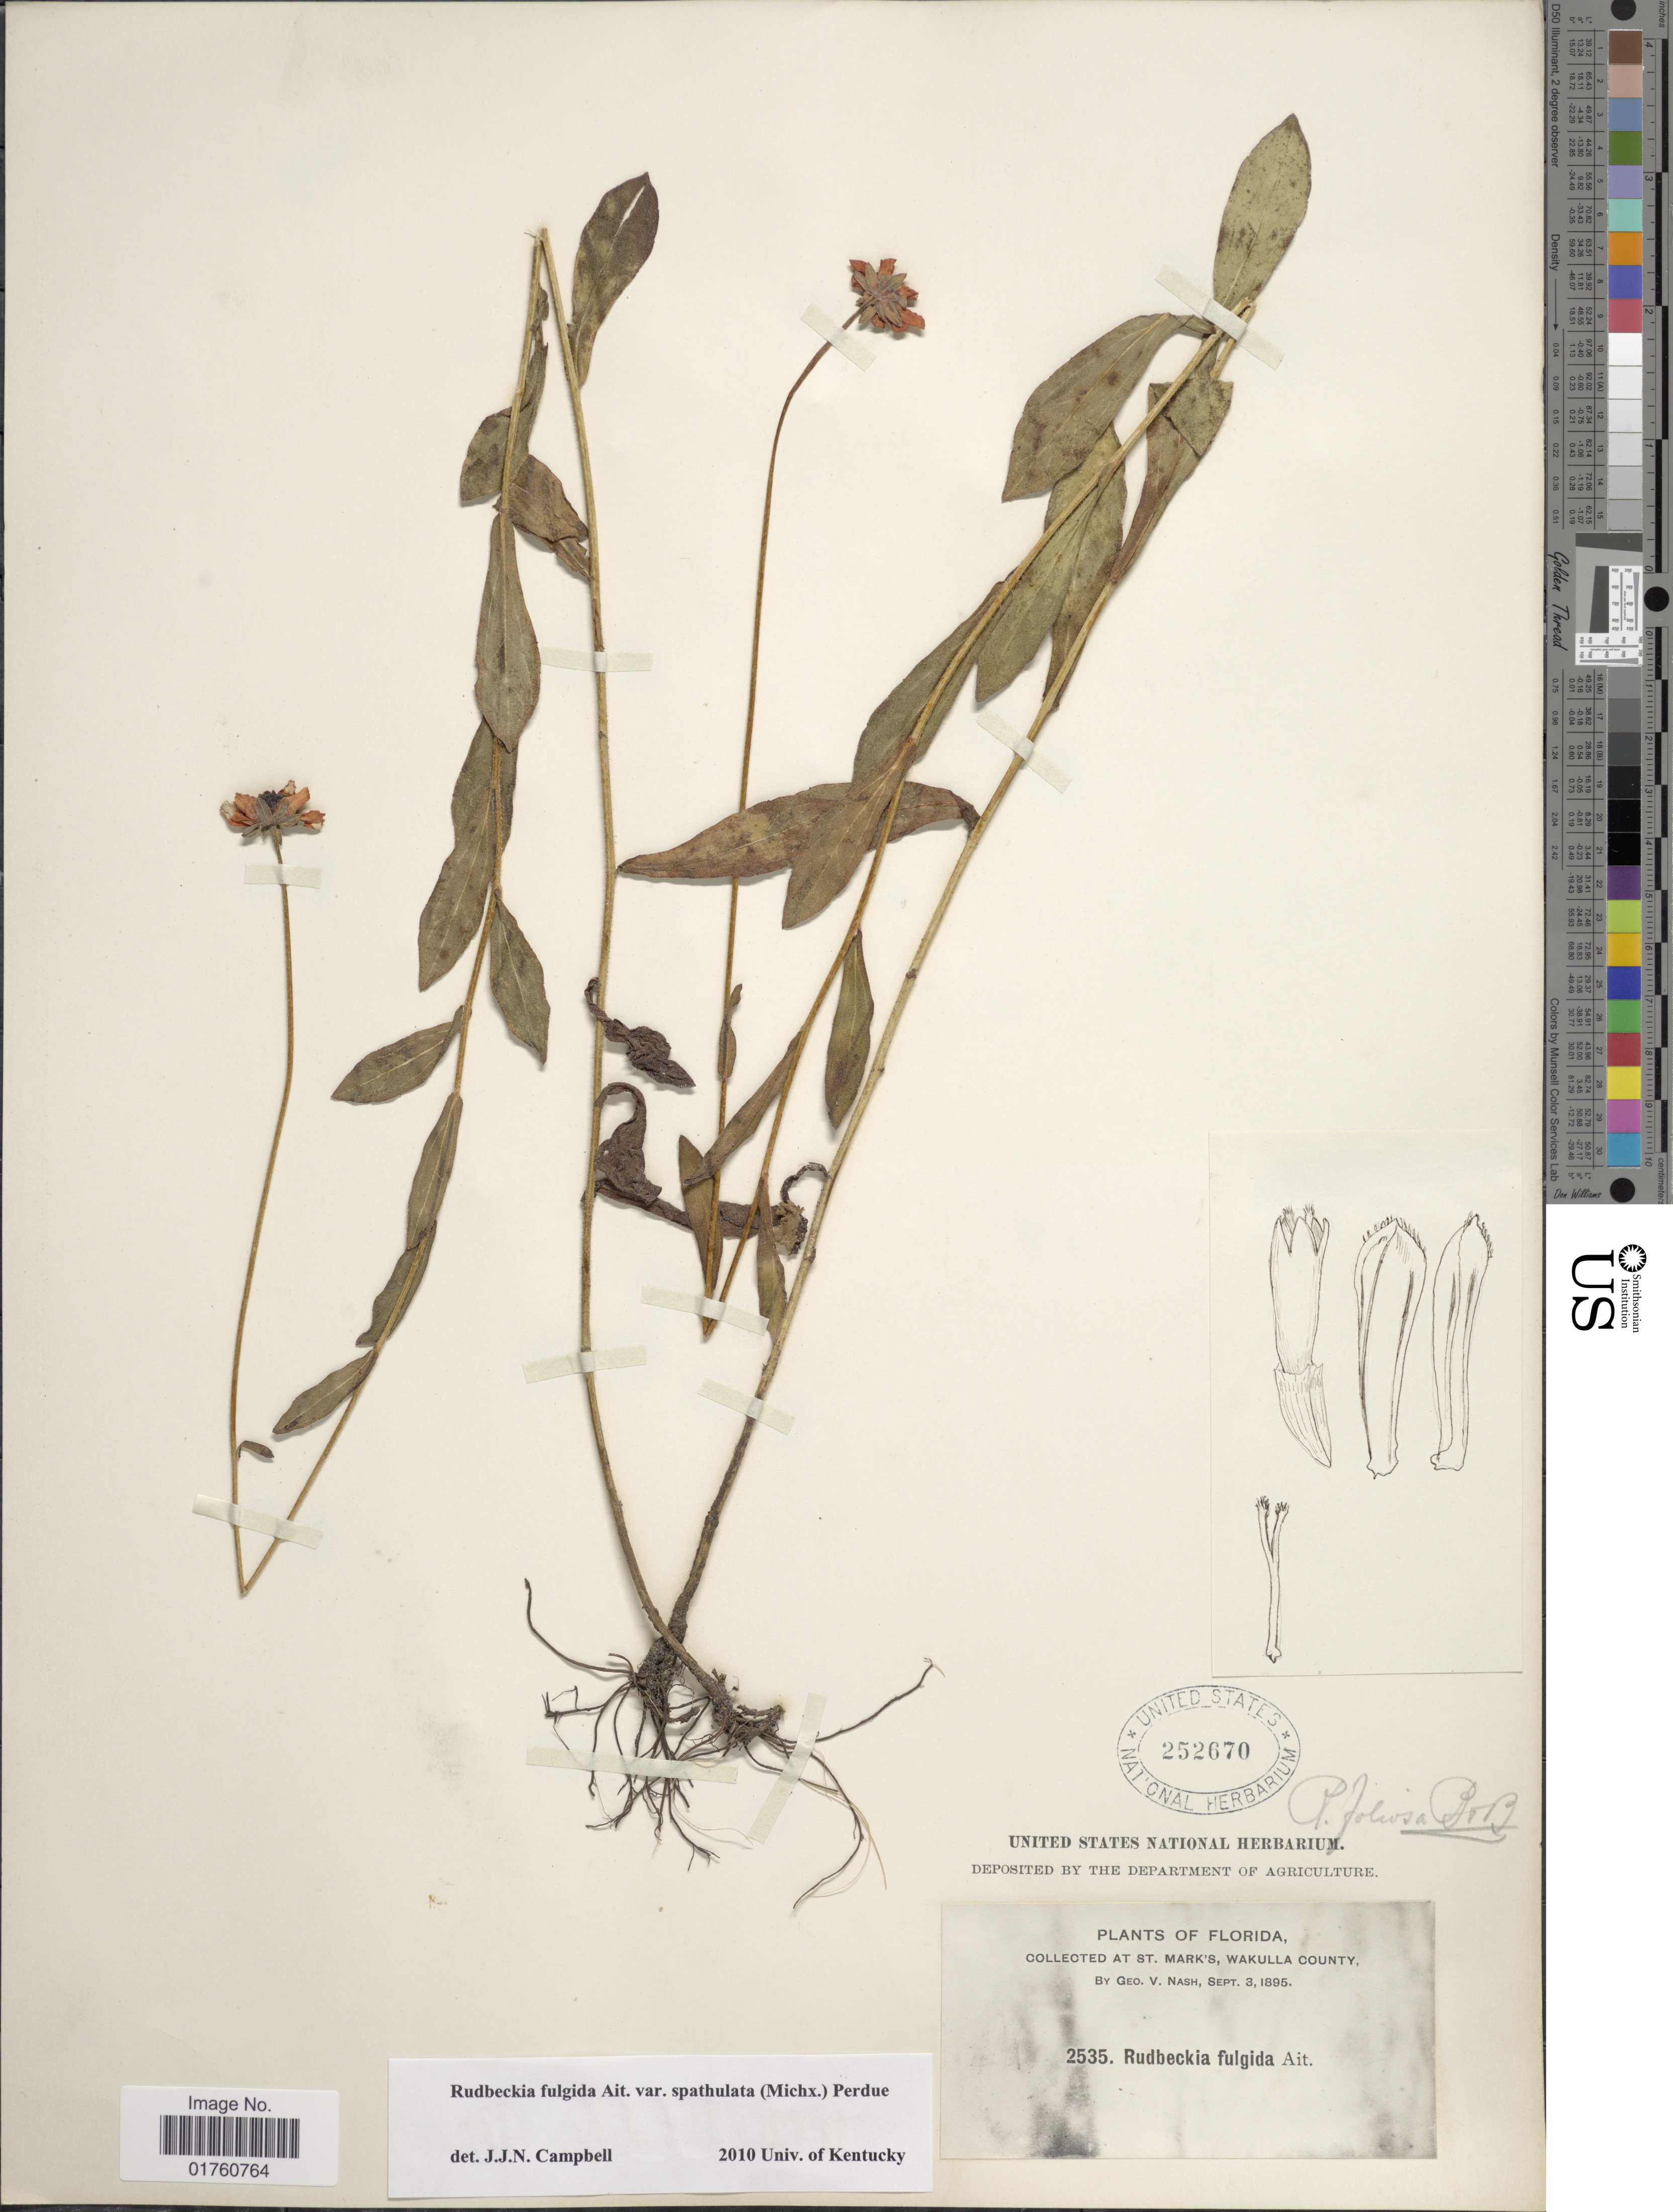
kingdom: Plantae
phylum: Tracheophyta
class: Magnoliopsida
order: Asterales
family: Asteraceae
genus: Rudbeckia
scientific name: Rudbeckia fulgida var. fulgida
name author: Aiton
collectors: G. V. Nash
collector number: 2535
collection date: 1895-09-03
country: United States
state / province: Florida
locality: St Marks, Wakulla County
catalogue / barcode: US 252670